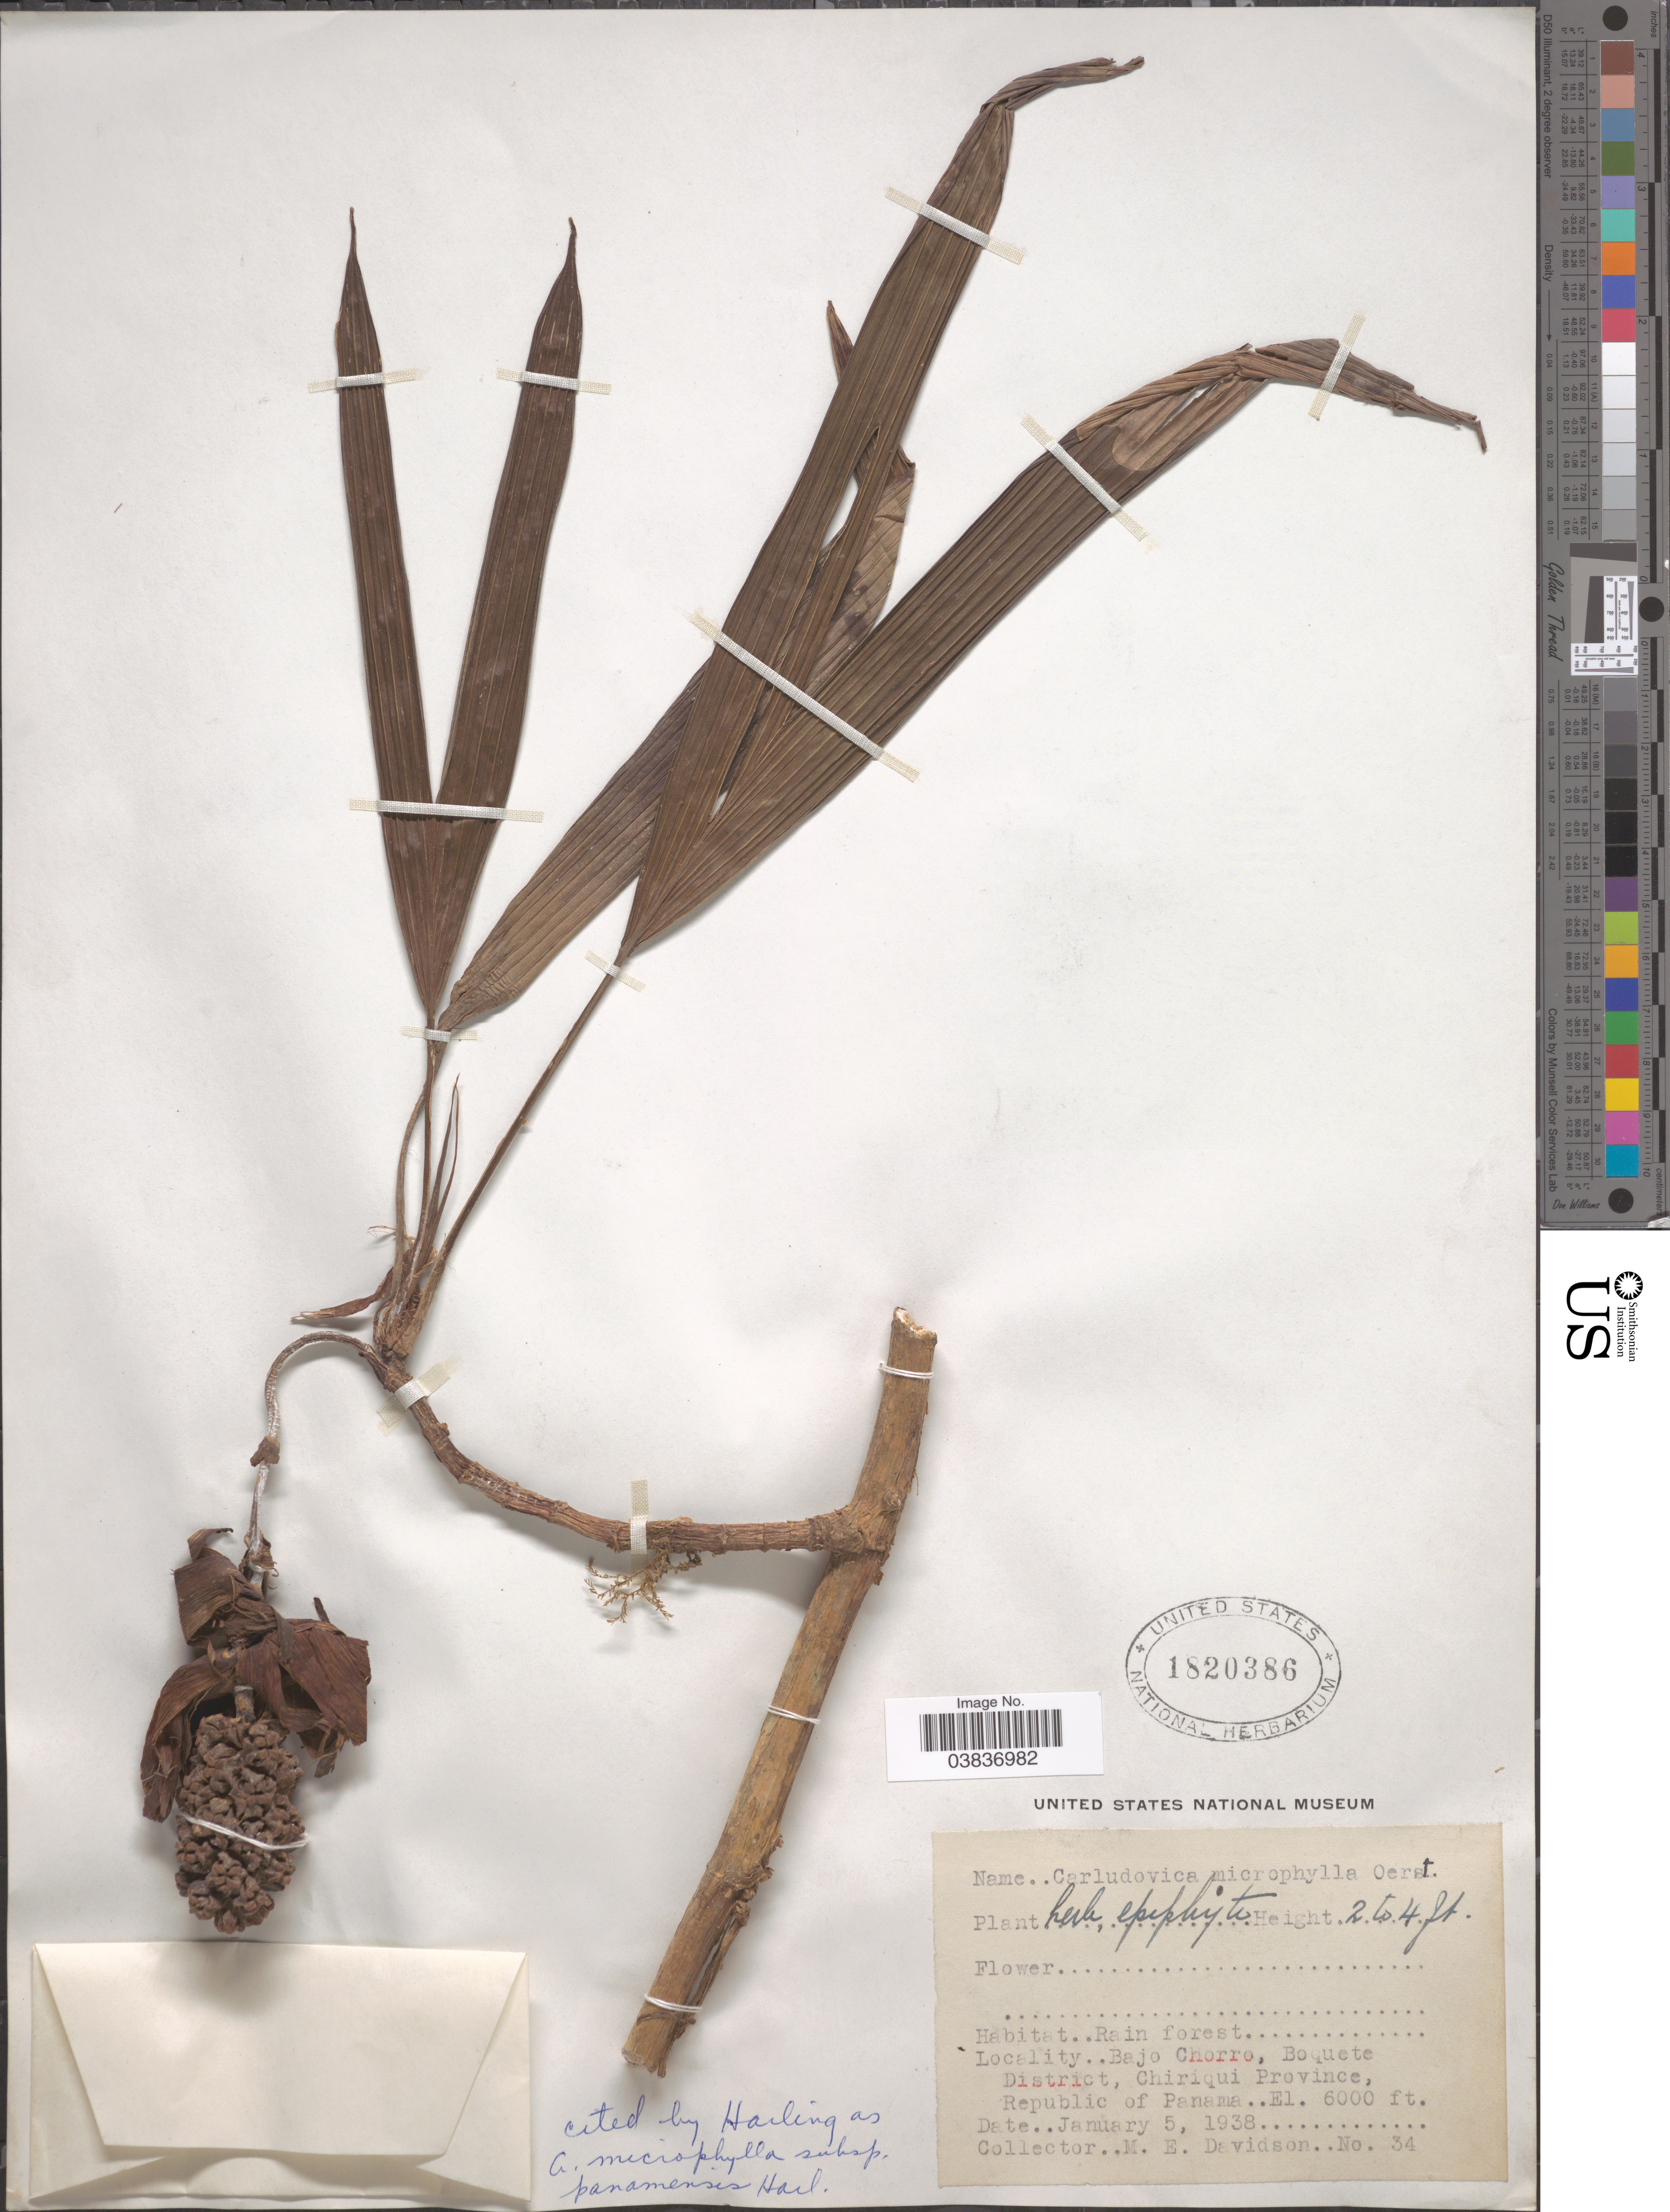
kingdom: Plantae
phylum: Tracheophyta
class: Liliopsida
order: Pandanales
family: Cyclanthaceae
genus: Asplundia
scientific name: Asplundia microphylla subsp. panamensis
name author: Harling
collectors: M. E. Davidson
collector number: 34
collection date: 1938-01-05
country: Panama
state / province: Chiriqui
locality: Bajo Chorro, Boquete District.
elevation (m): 1829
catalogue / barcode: US 1820386